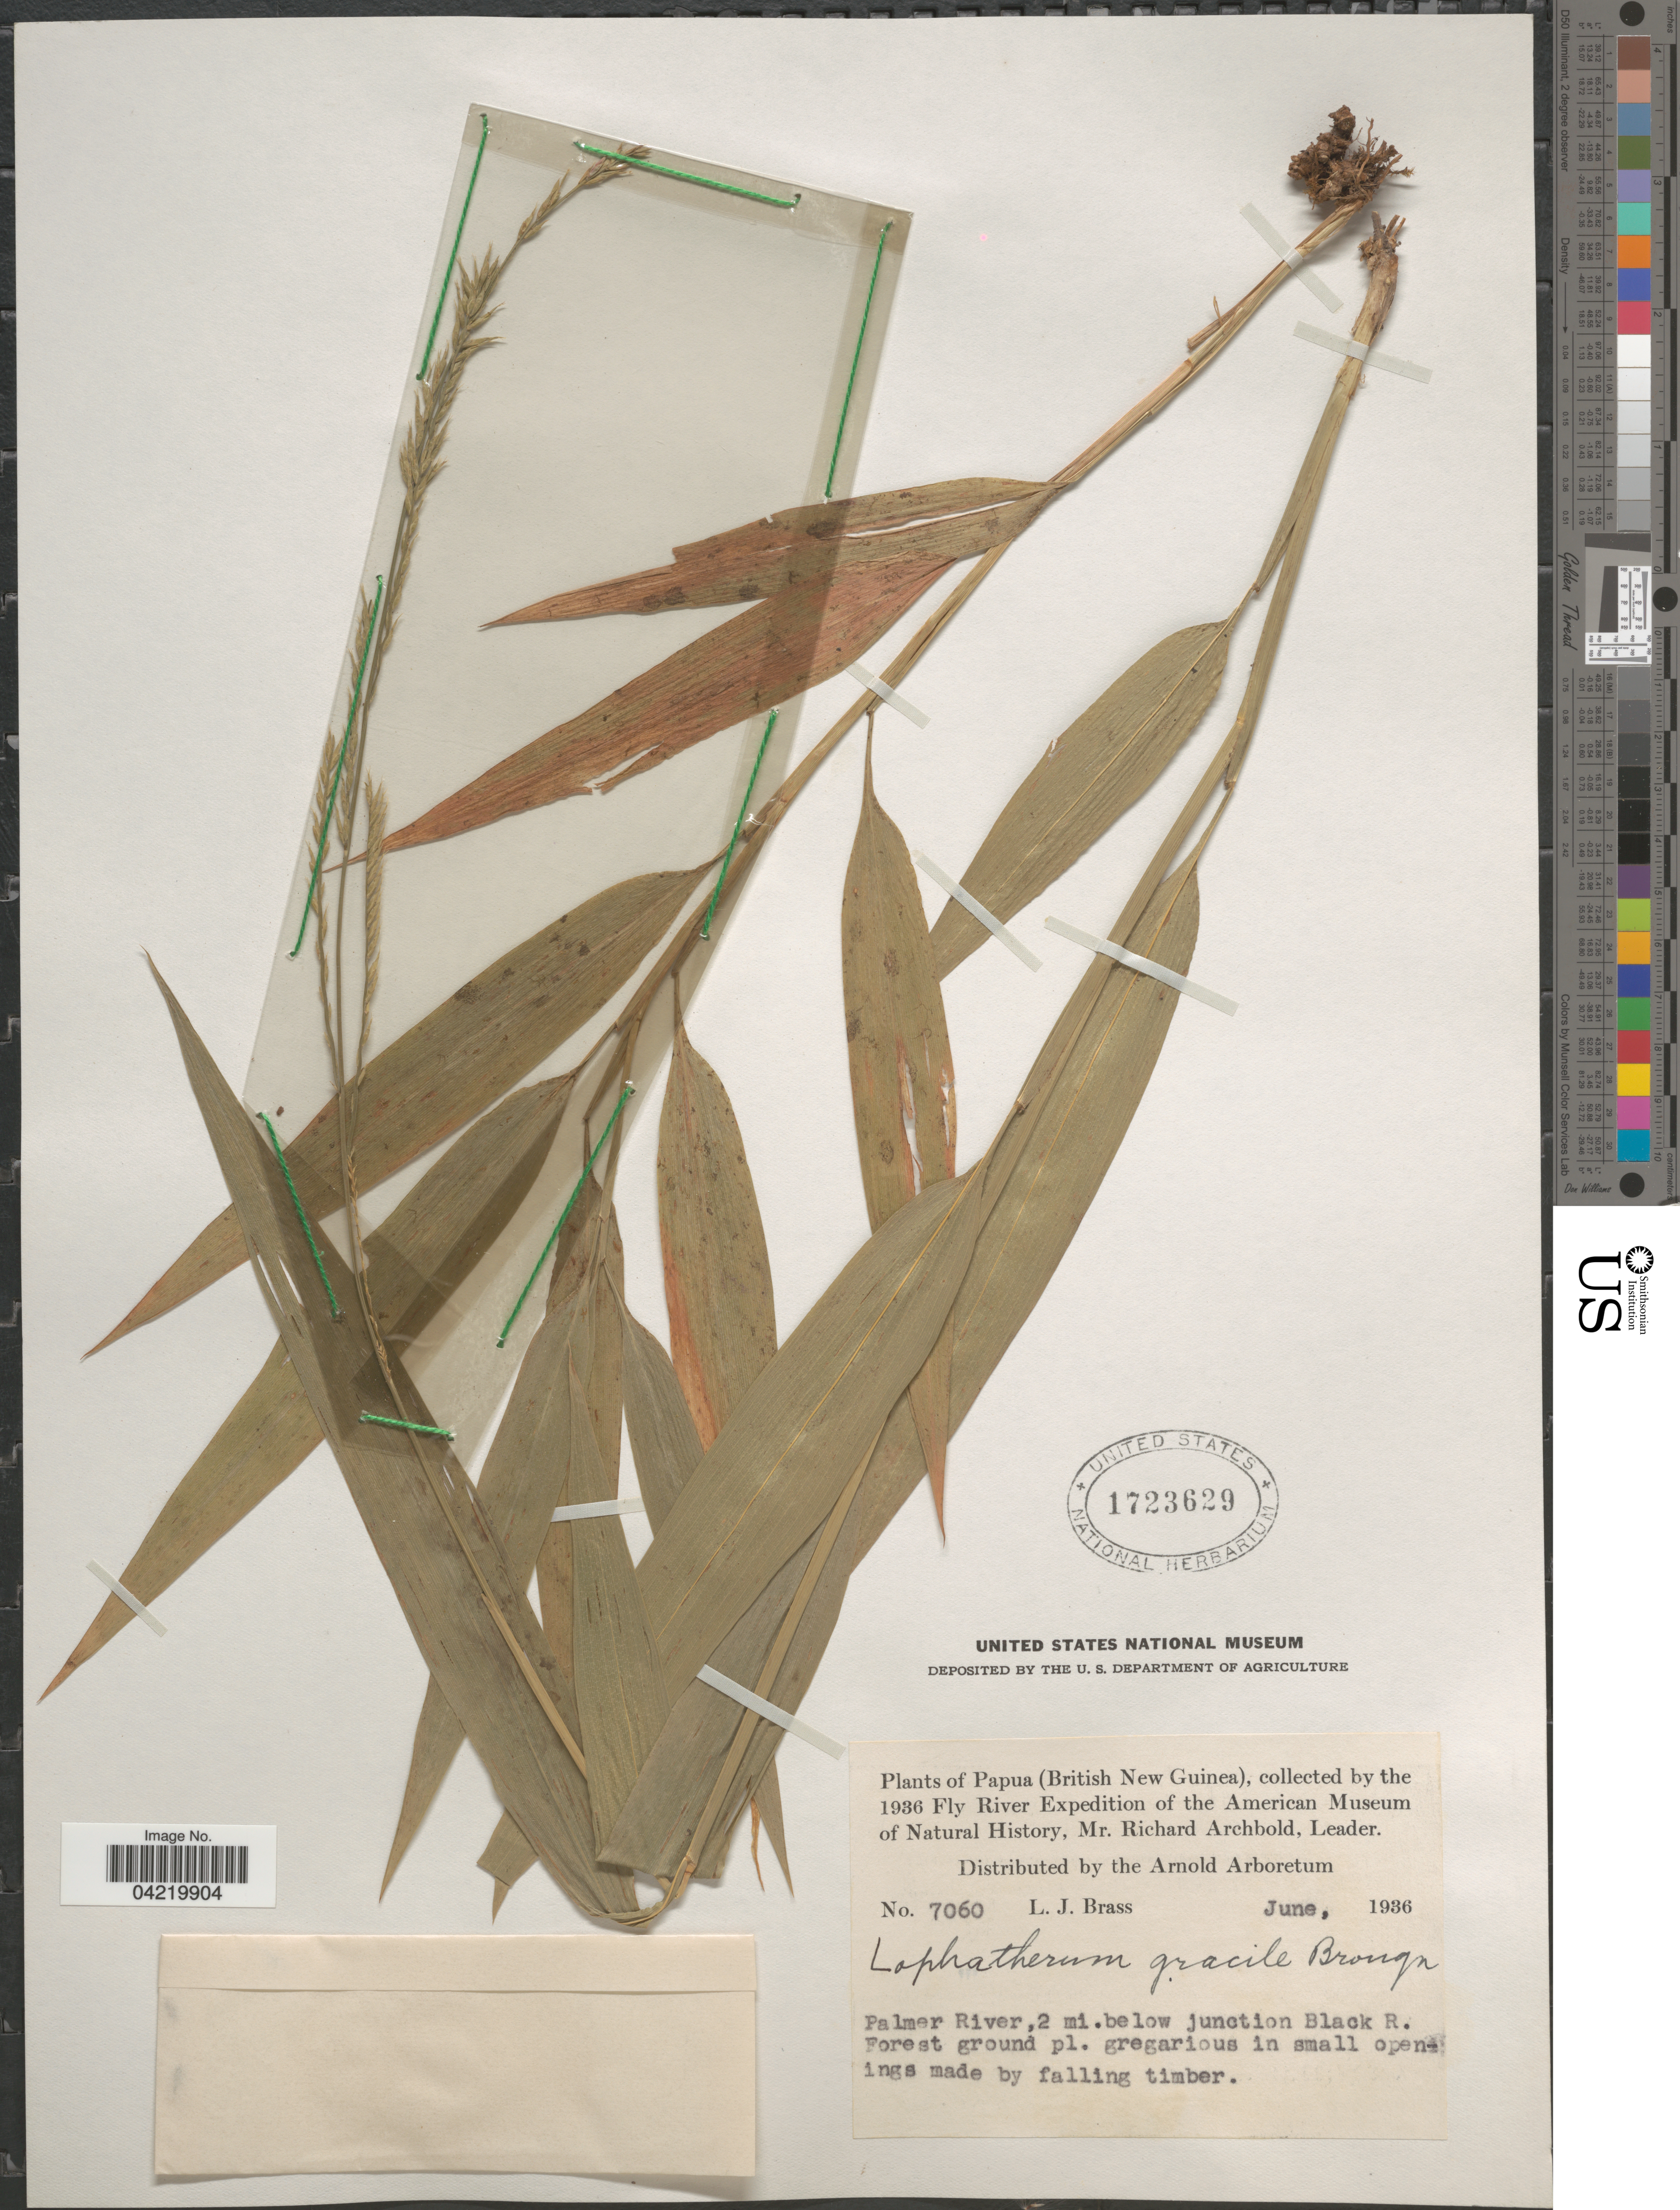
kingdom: Plantae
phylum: Tracheophyta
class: Liliopsida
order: Poales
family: Poaceae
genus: Lophatherum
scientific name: Lophatherum gracile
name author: Brongn.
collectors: L. J. Brass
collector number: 7060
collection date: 1936-06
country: Indonesia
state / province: Papua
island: New Guinea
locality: (British New Guinea). 1936 Fly River Expedition of the American Museum of Natural History. Palmer River, 2 mi. below junction Black R. Forest ground pl.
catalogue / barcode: US 1723629